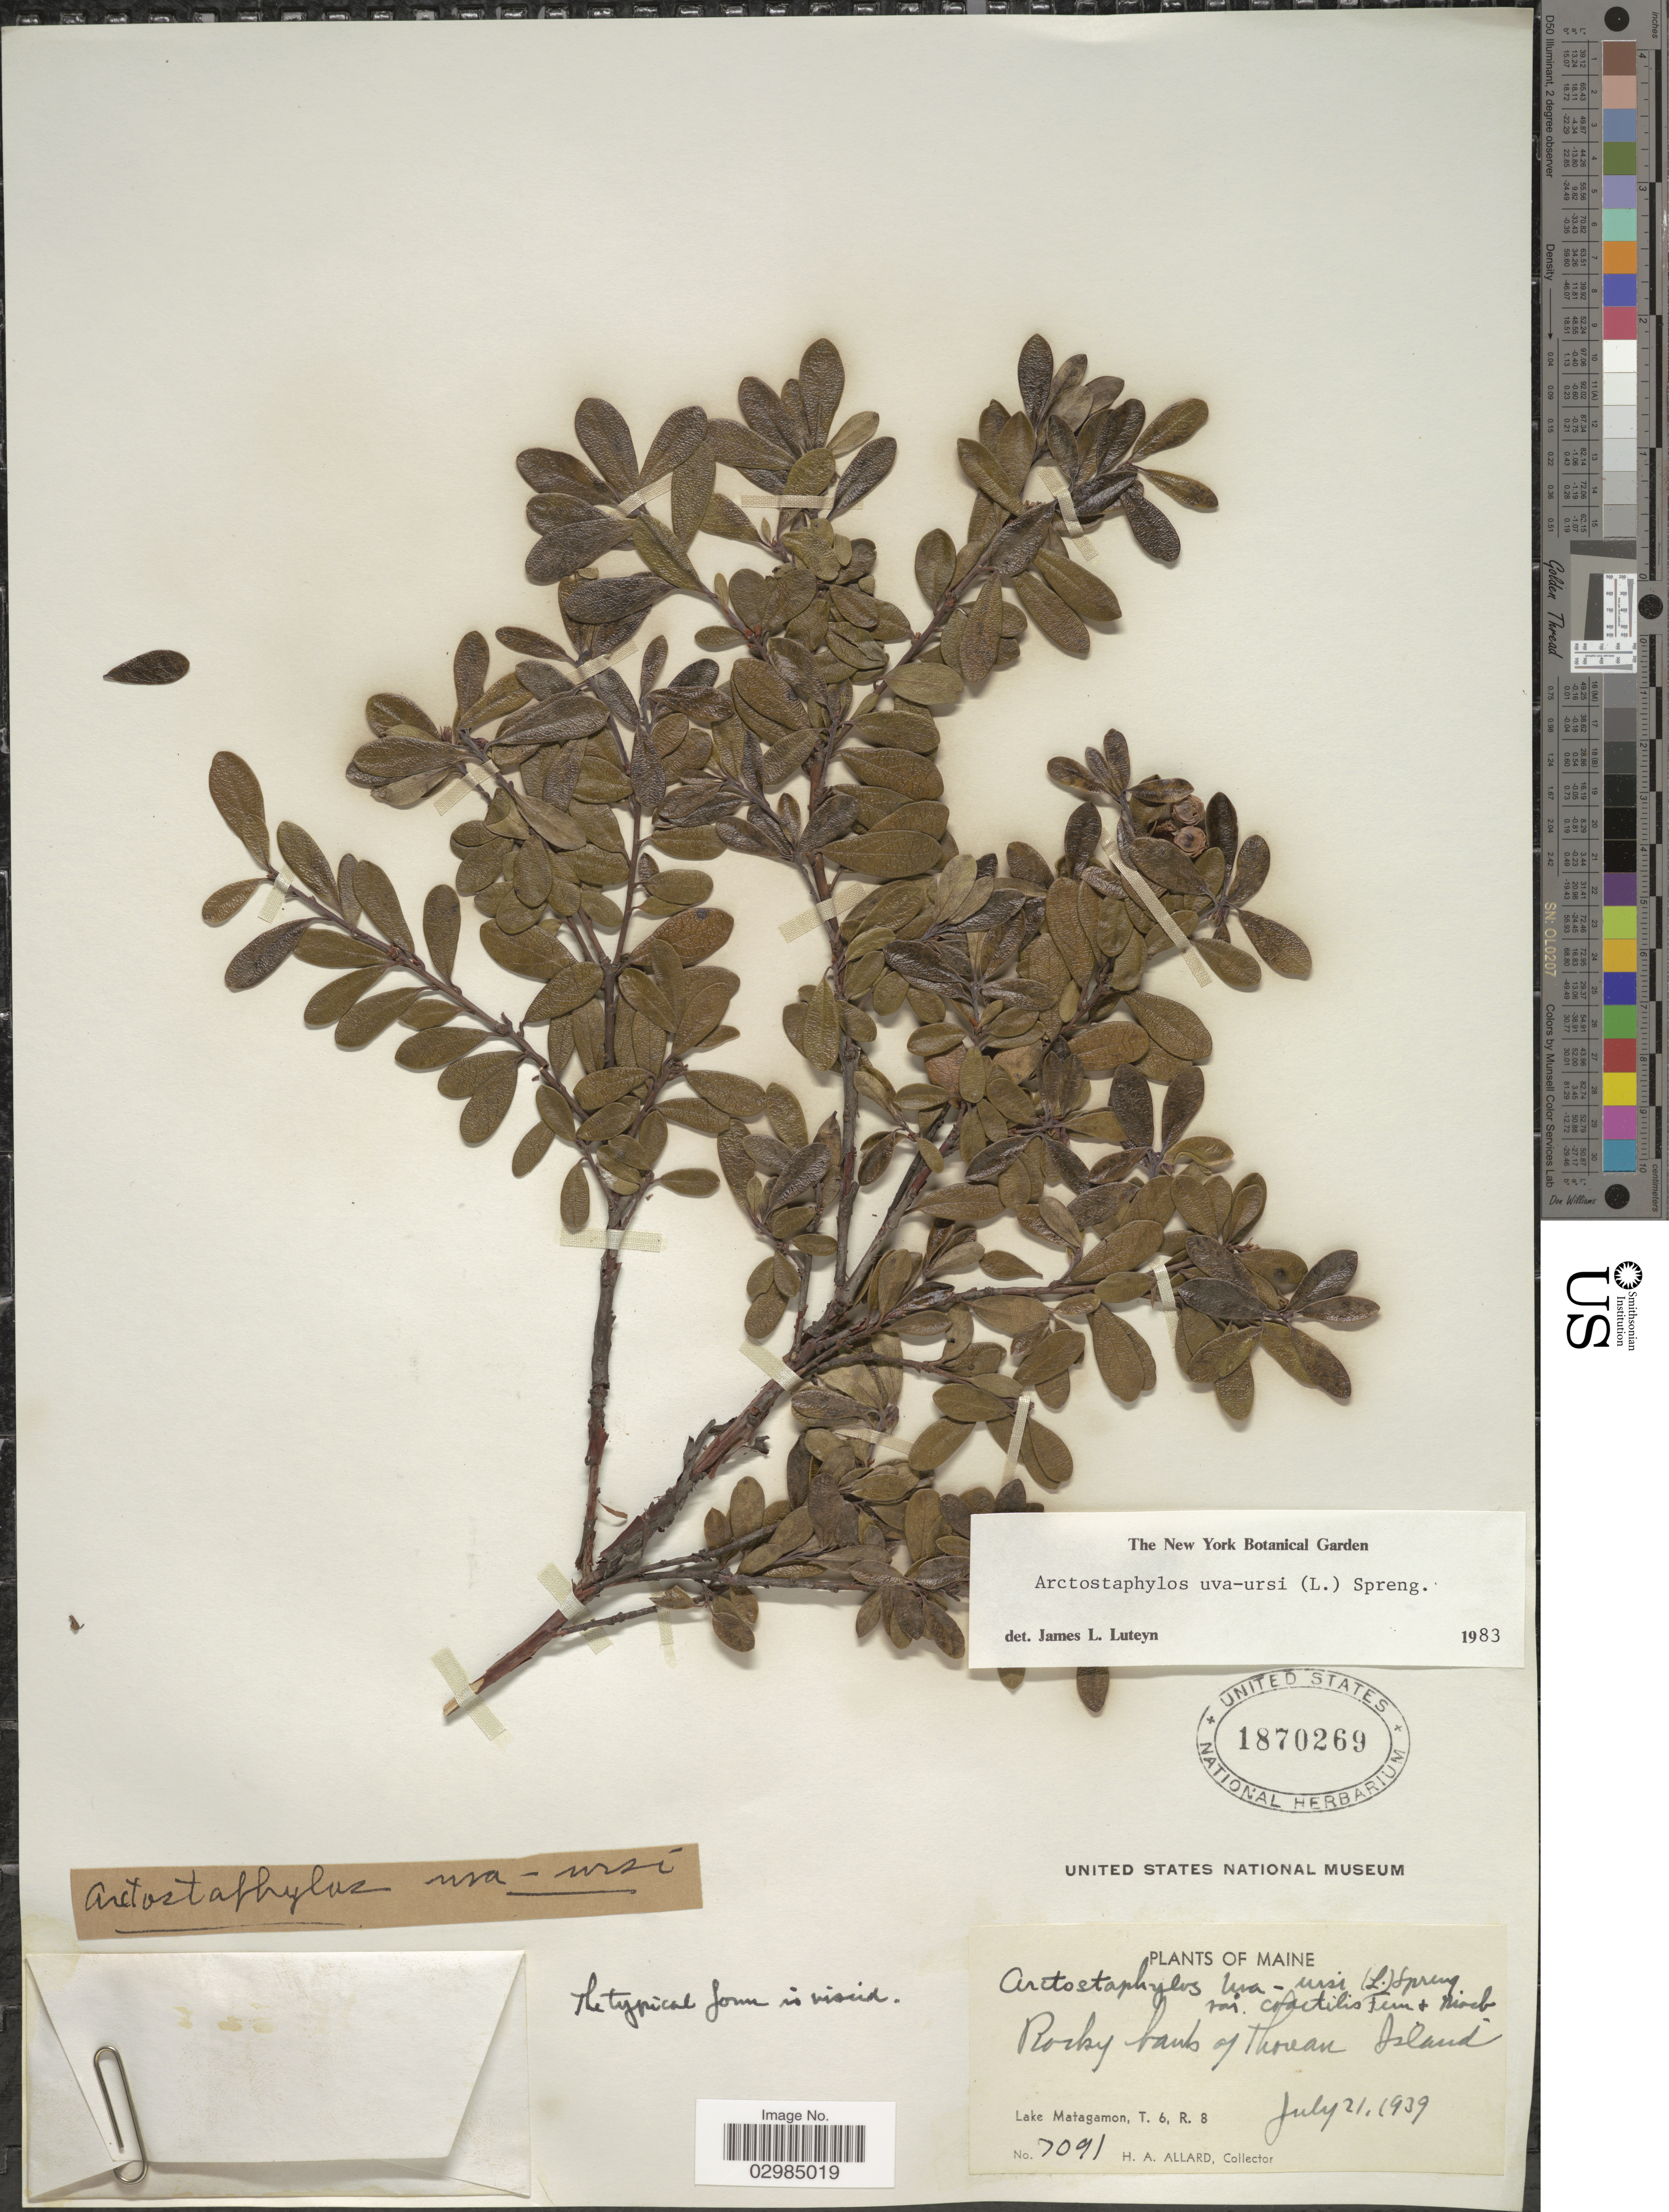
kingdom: Plantae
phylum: Tracheophyta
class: Magnoliopsida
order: Ericales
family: Ericaceae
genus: Arctostaphylos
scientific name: Arctostaphylos uva-ursi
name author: (L.) Spreng.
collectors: H. A. Allard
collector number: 7091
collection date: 1939-07-21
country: United States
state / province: Maine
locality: Rocky banks of Thoreau Island. Lake Matagamon, T. 6, R. 8.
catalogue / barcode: US 1870269